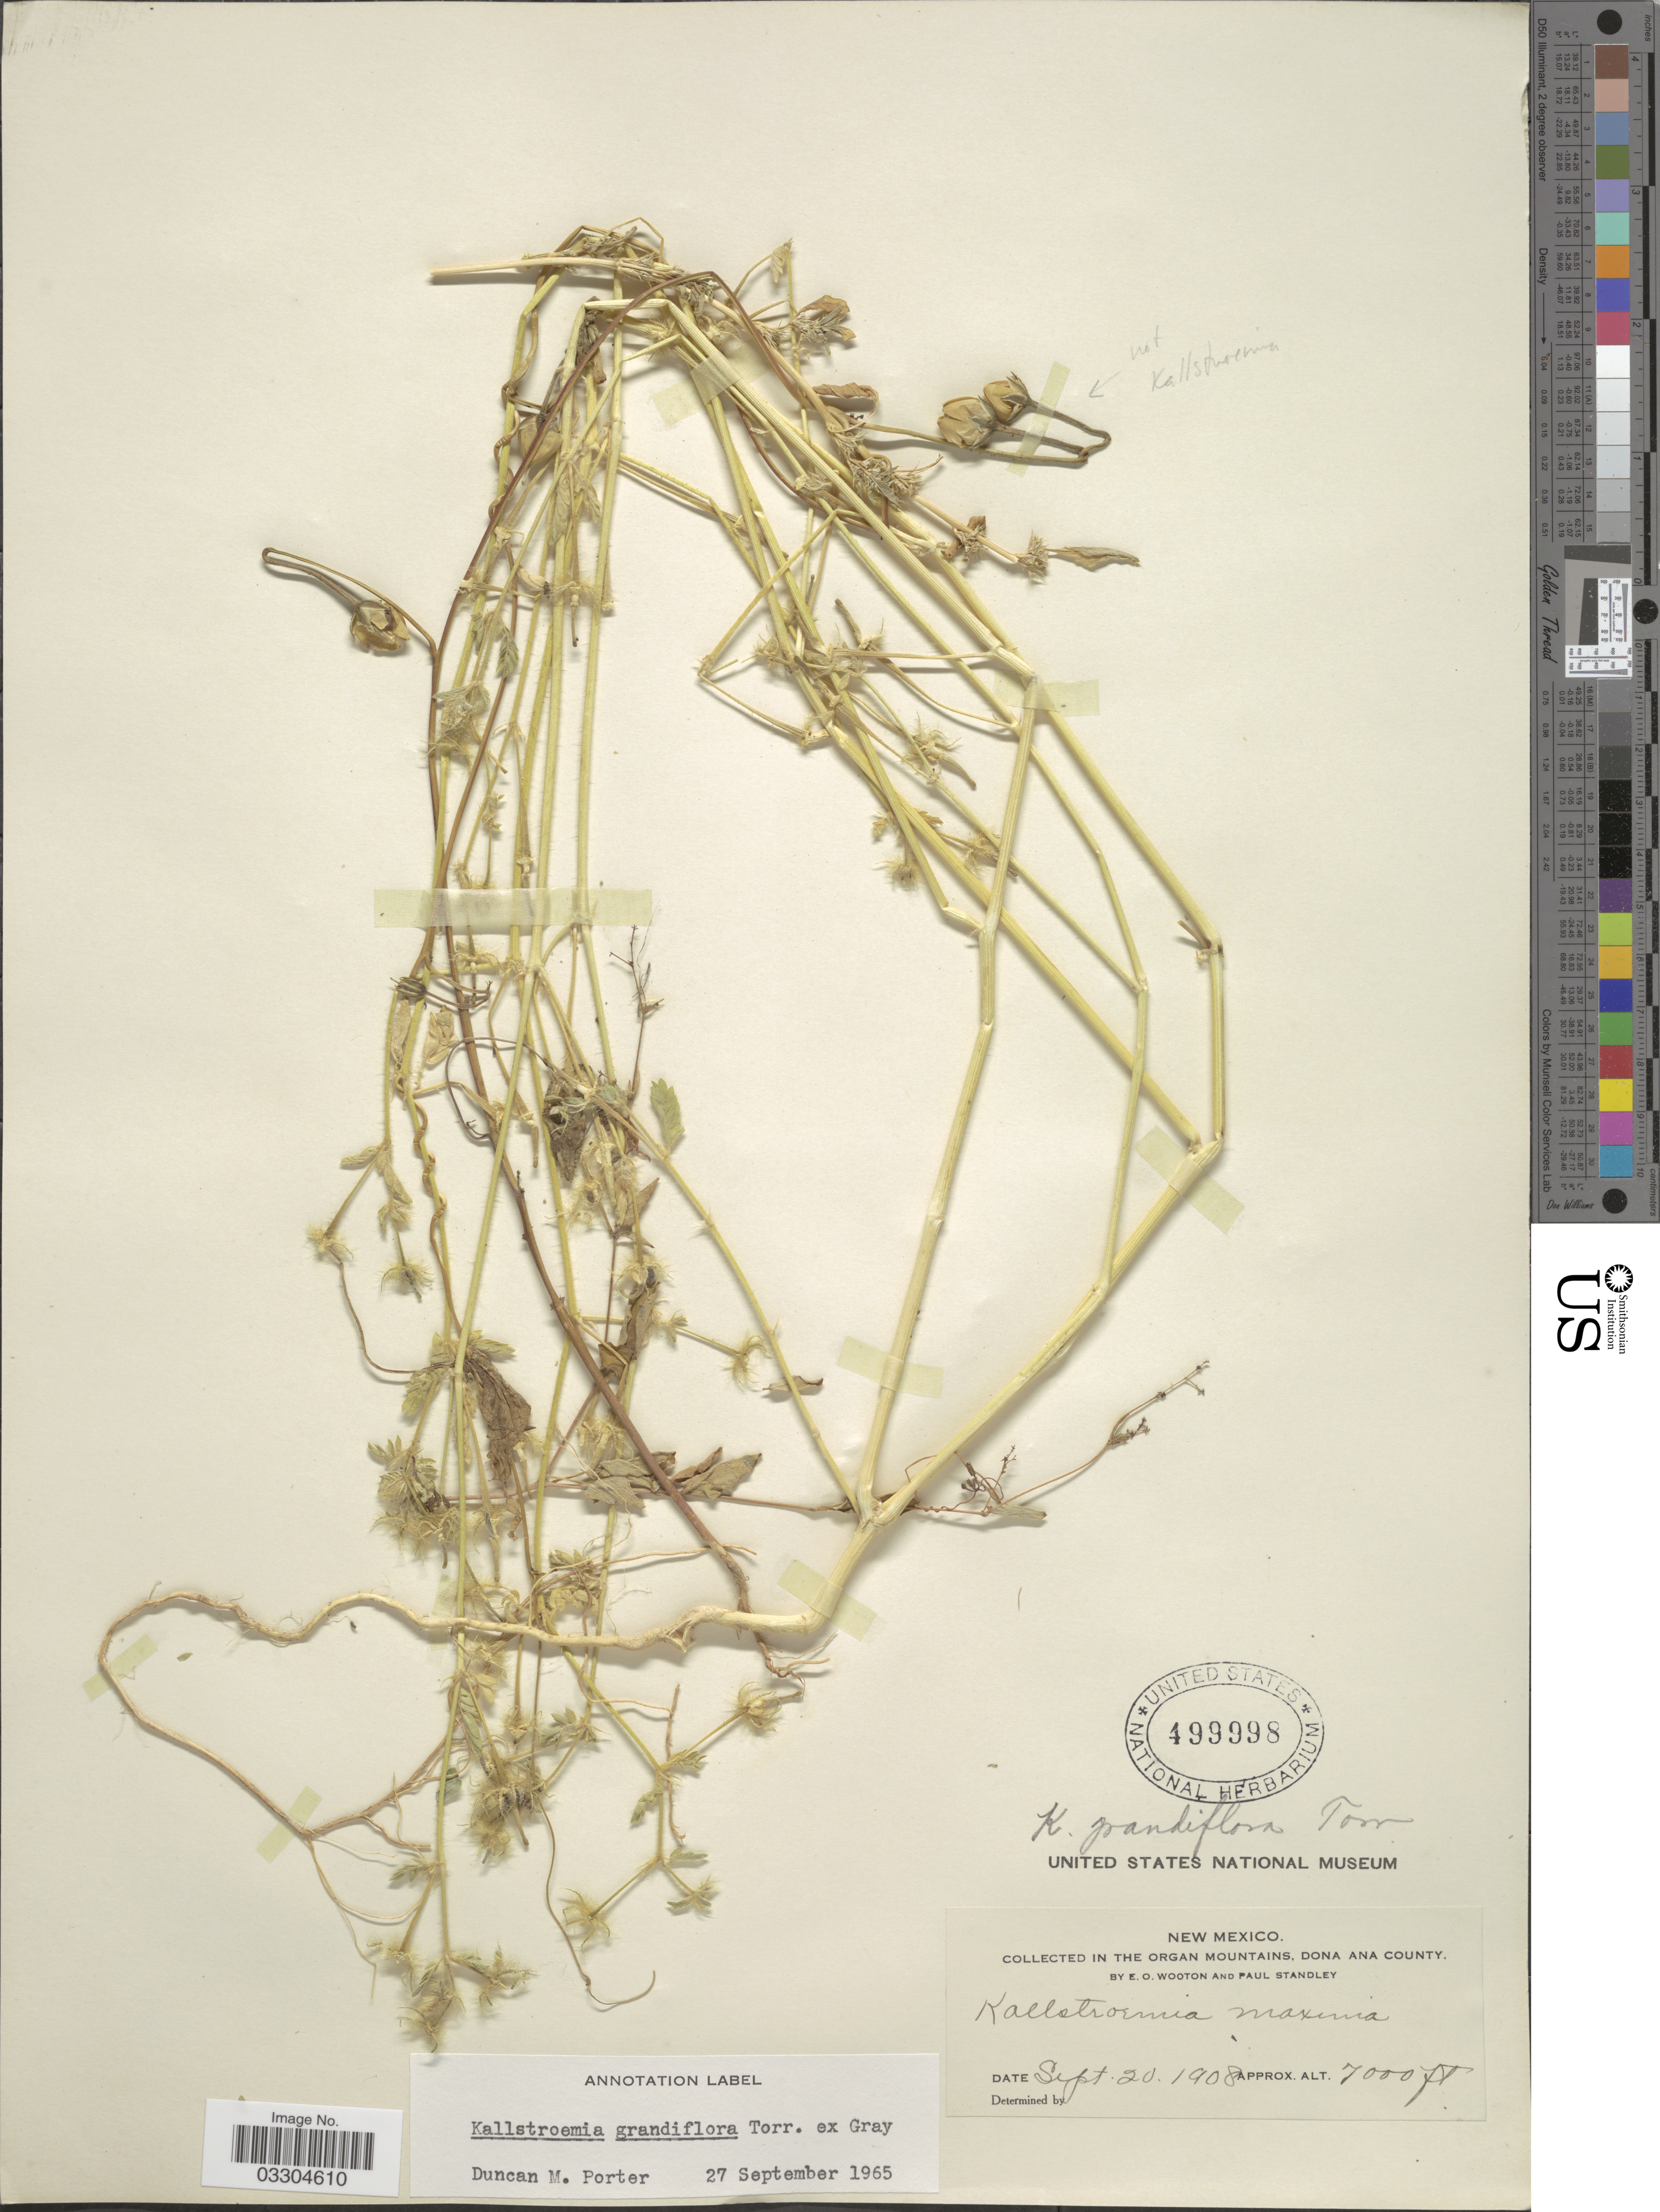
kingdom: Plantae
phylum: Tracheophyta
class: Magnoliopsida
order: Zygophyllales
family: Zygophyllaceae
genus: Kallstroemia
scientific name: Kallstroemia grandiflora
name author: Torr. ex A. Gray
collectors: E. O. Wooton & P. C. Standley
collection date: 1908-09-20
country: United States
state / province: New Mexico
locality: In the Organ Mountains, Dona Ana County.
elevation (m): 2134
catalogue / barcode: US 499998